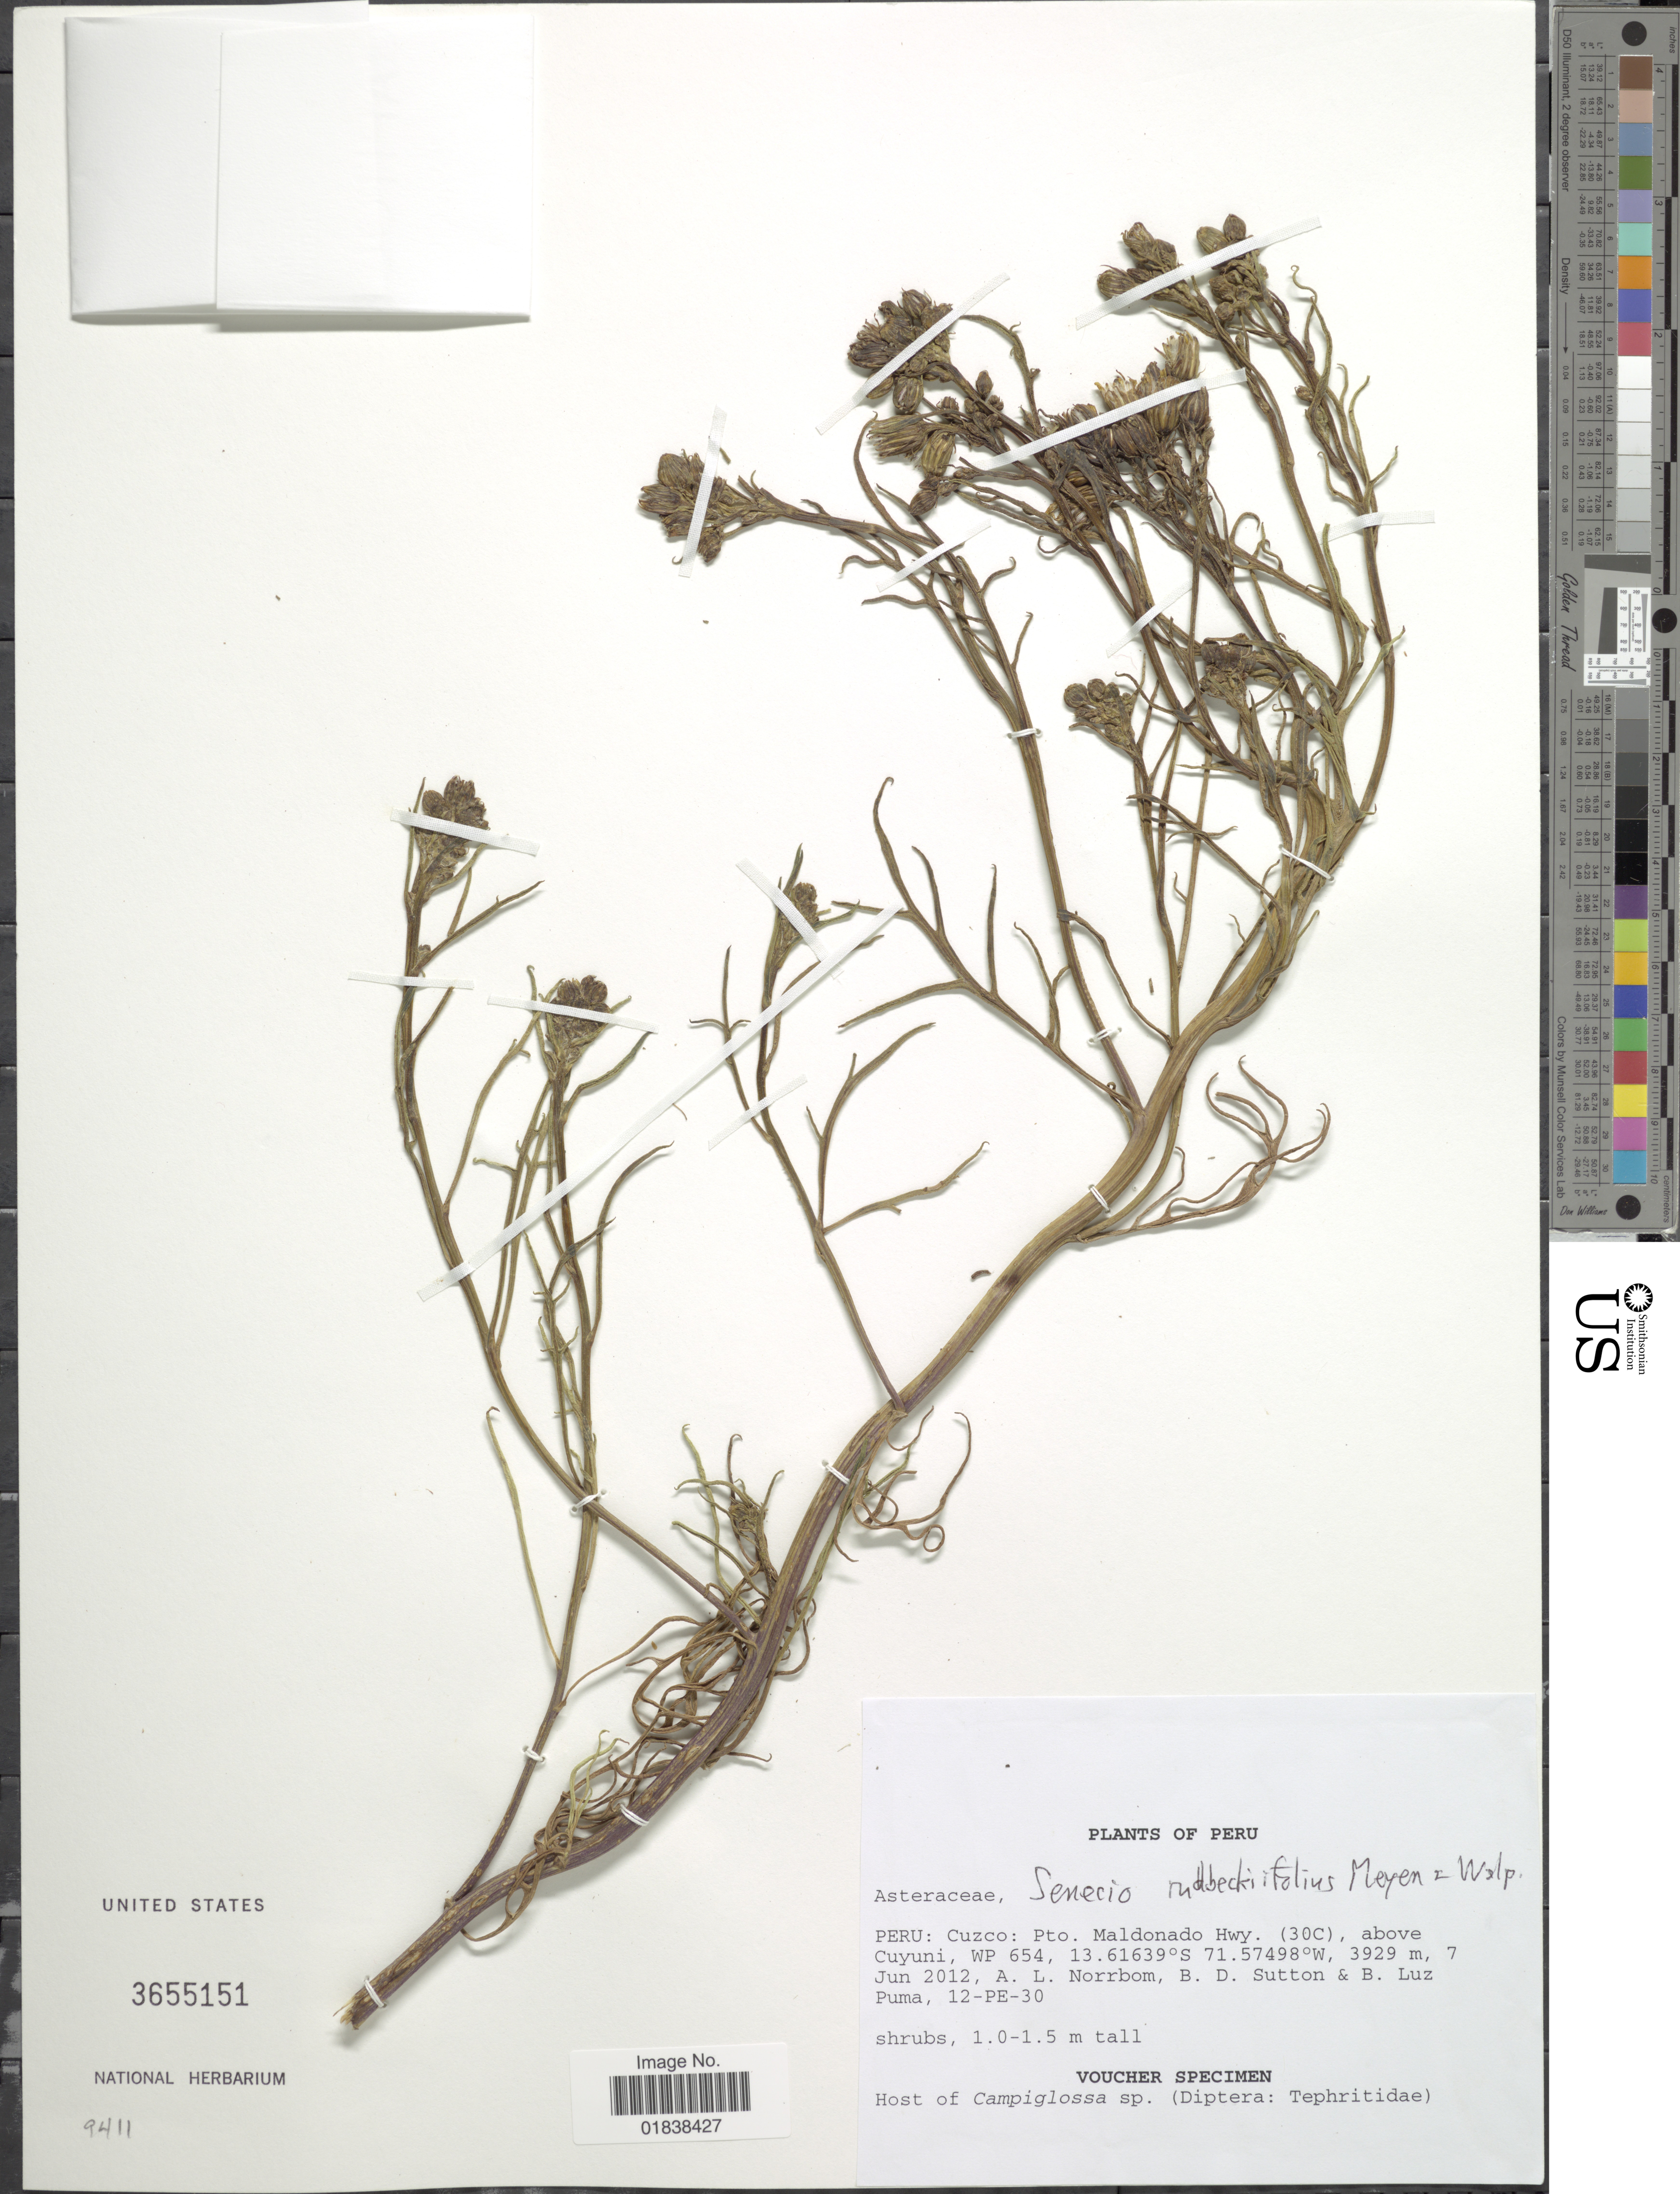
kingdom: Plantae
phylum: Tracheophyta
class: Magnoliopsida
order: Asterales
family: Asteraceae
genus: Senecio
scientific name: Senecio rudbeckiifolius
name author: Meyen & Walp.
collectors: A. L. Norrbom, B. Sutton & B. Puma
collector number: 12-PE-30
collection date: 2012-06-07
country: Peru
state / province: Cusco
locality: Pto. Maldonado Hwy (30 C), above Cuyuni, WP 654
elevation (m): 3929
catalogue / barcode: US 3655151